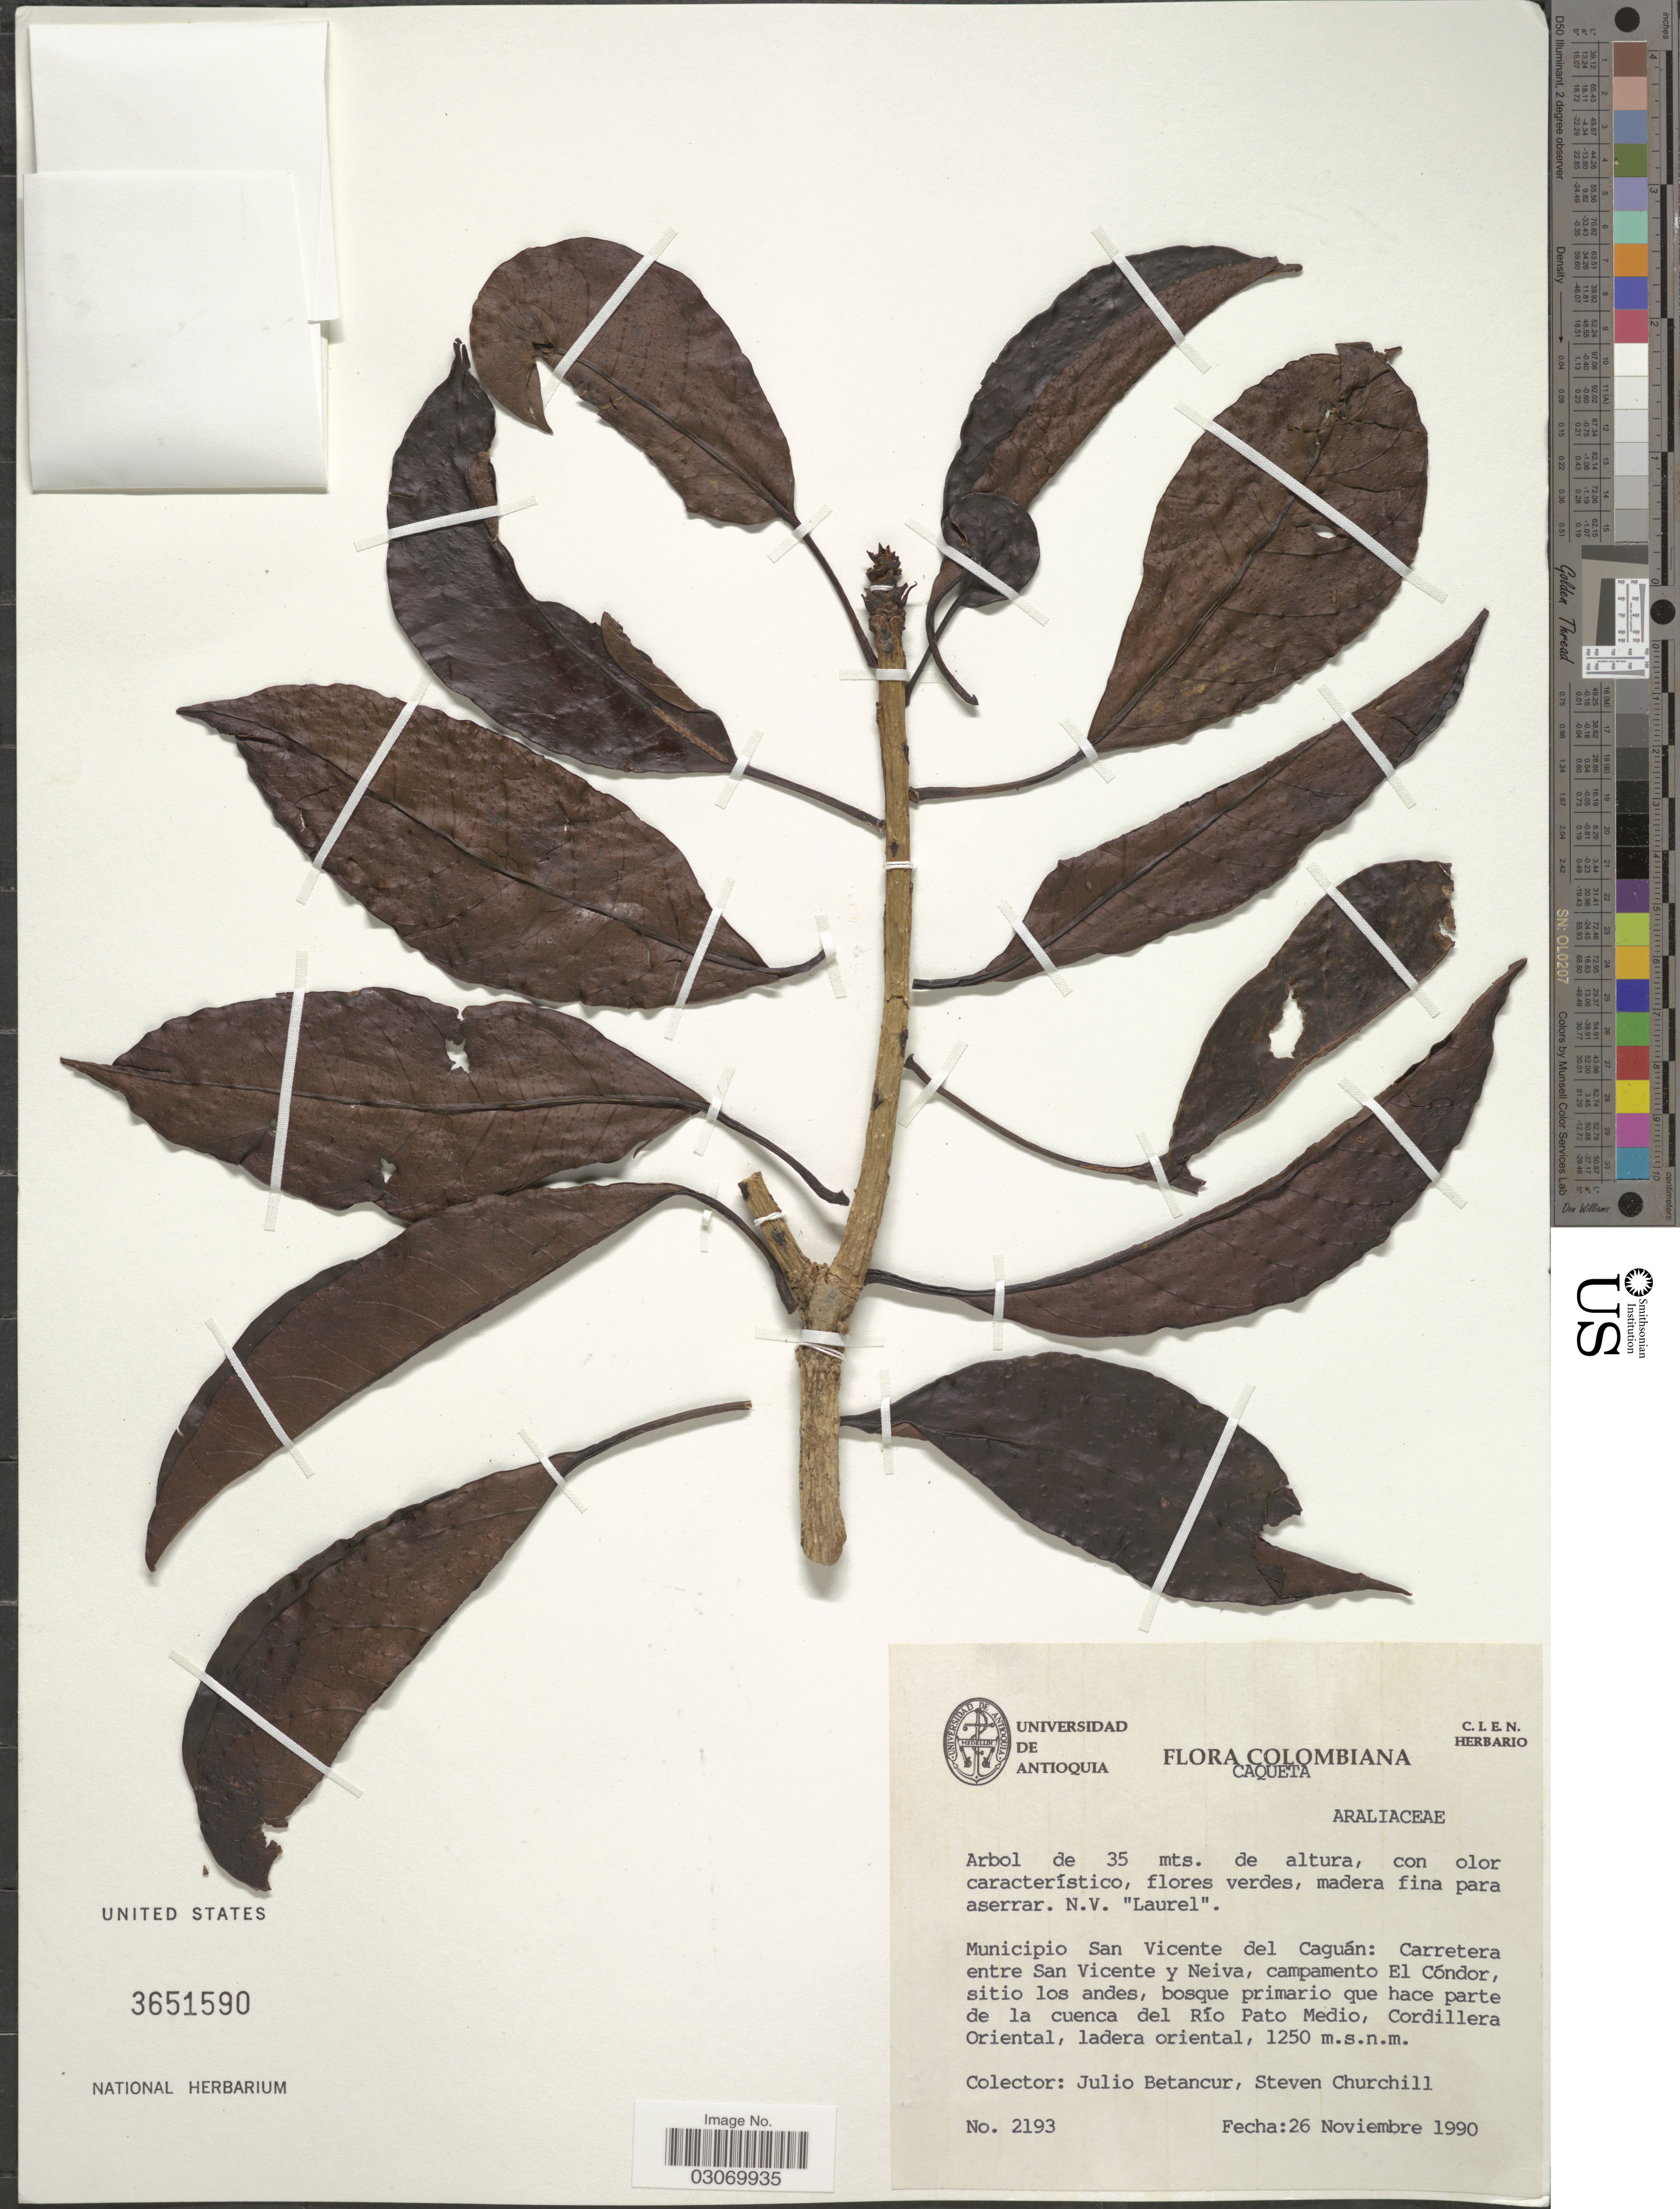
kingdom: Plantae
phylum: Tracheophyta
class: Magnoliopsida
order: Apiales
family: Araliaceae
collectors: J. Betancur & S. Churchill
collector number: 2193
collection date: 1990-11-26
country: Colombia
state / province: Caquetá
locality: Municipio San Vicente del Caguán: Carretera entre San Vicente y Neiva, campamento El Cóndorm sitio los andes, bosque primario que hace parte de la cuenca del Río Pato Medio, Cordillera Oriental, ladera oriental.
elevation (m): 1250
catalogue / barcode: US 3651590